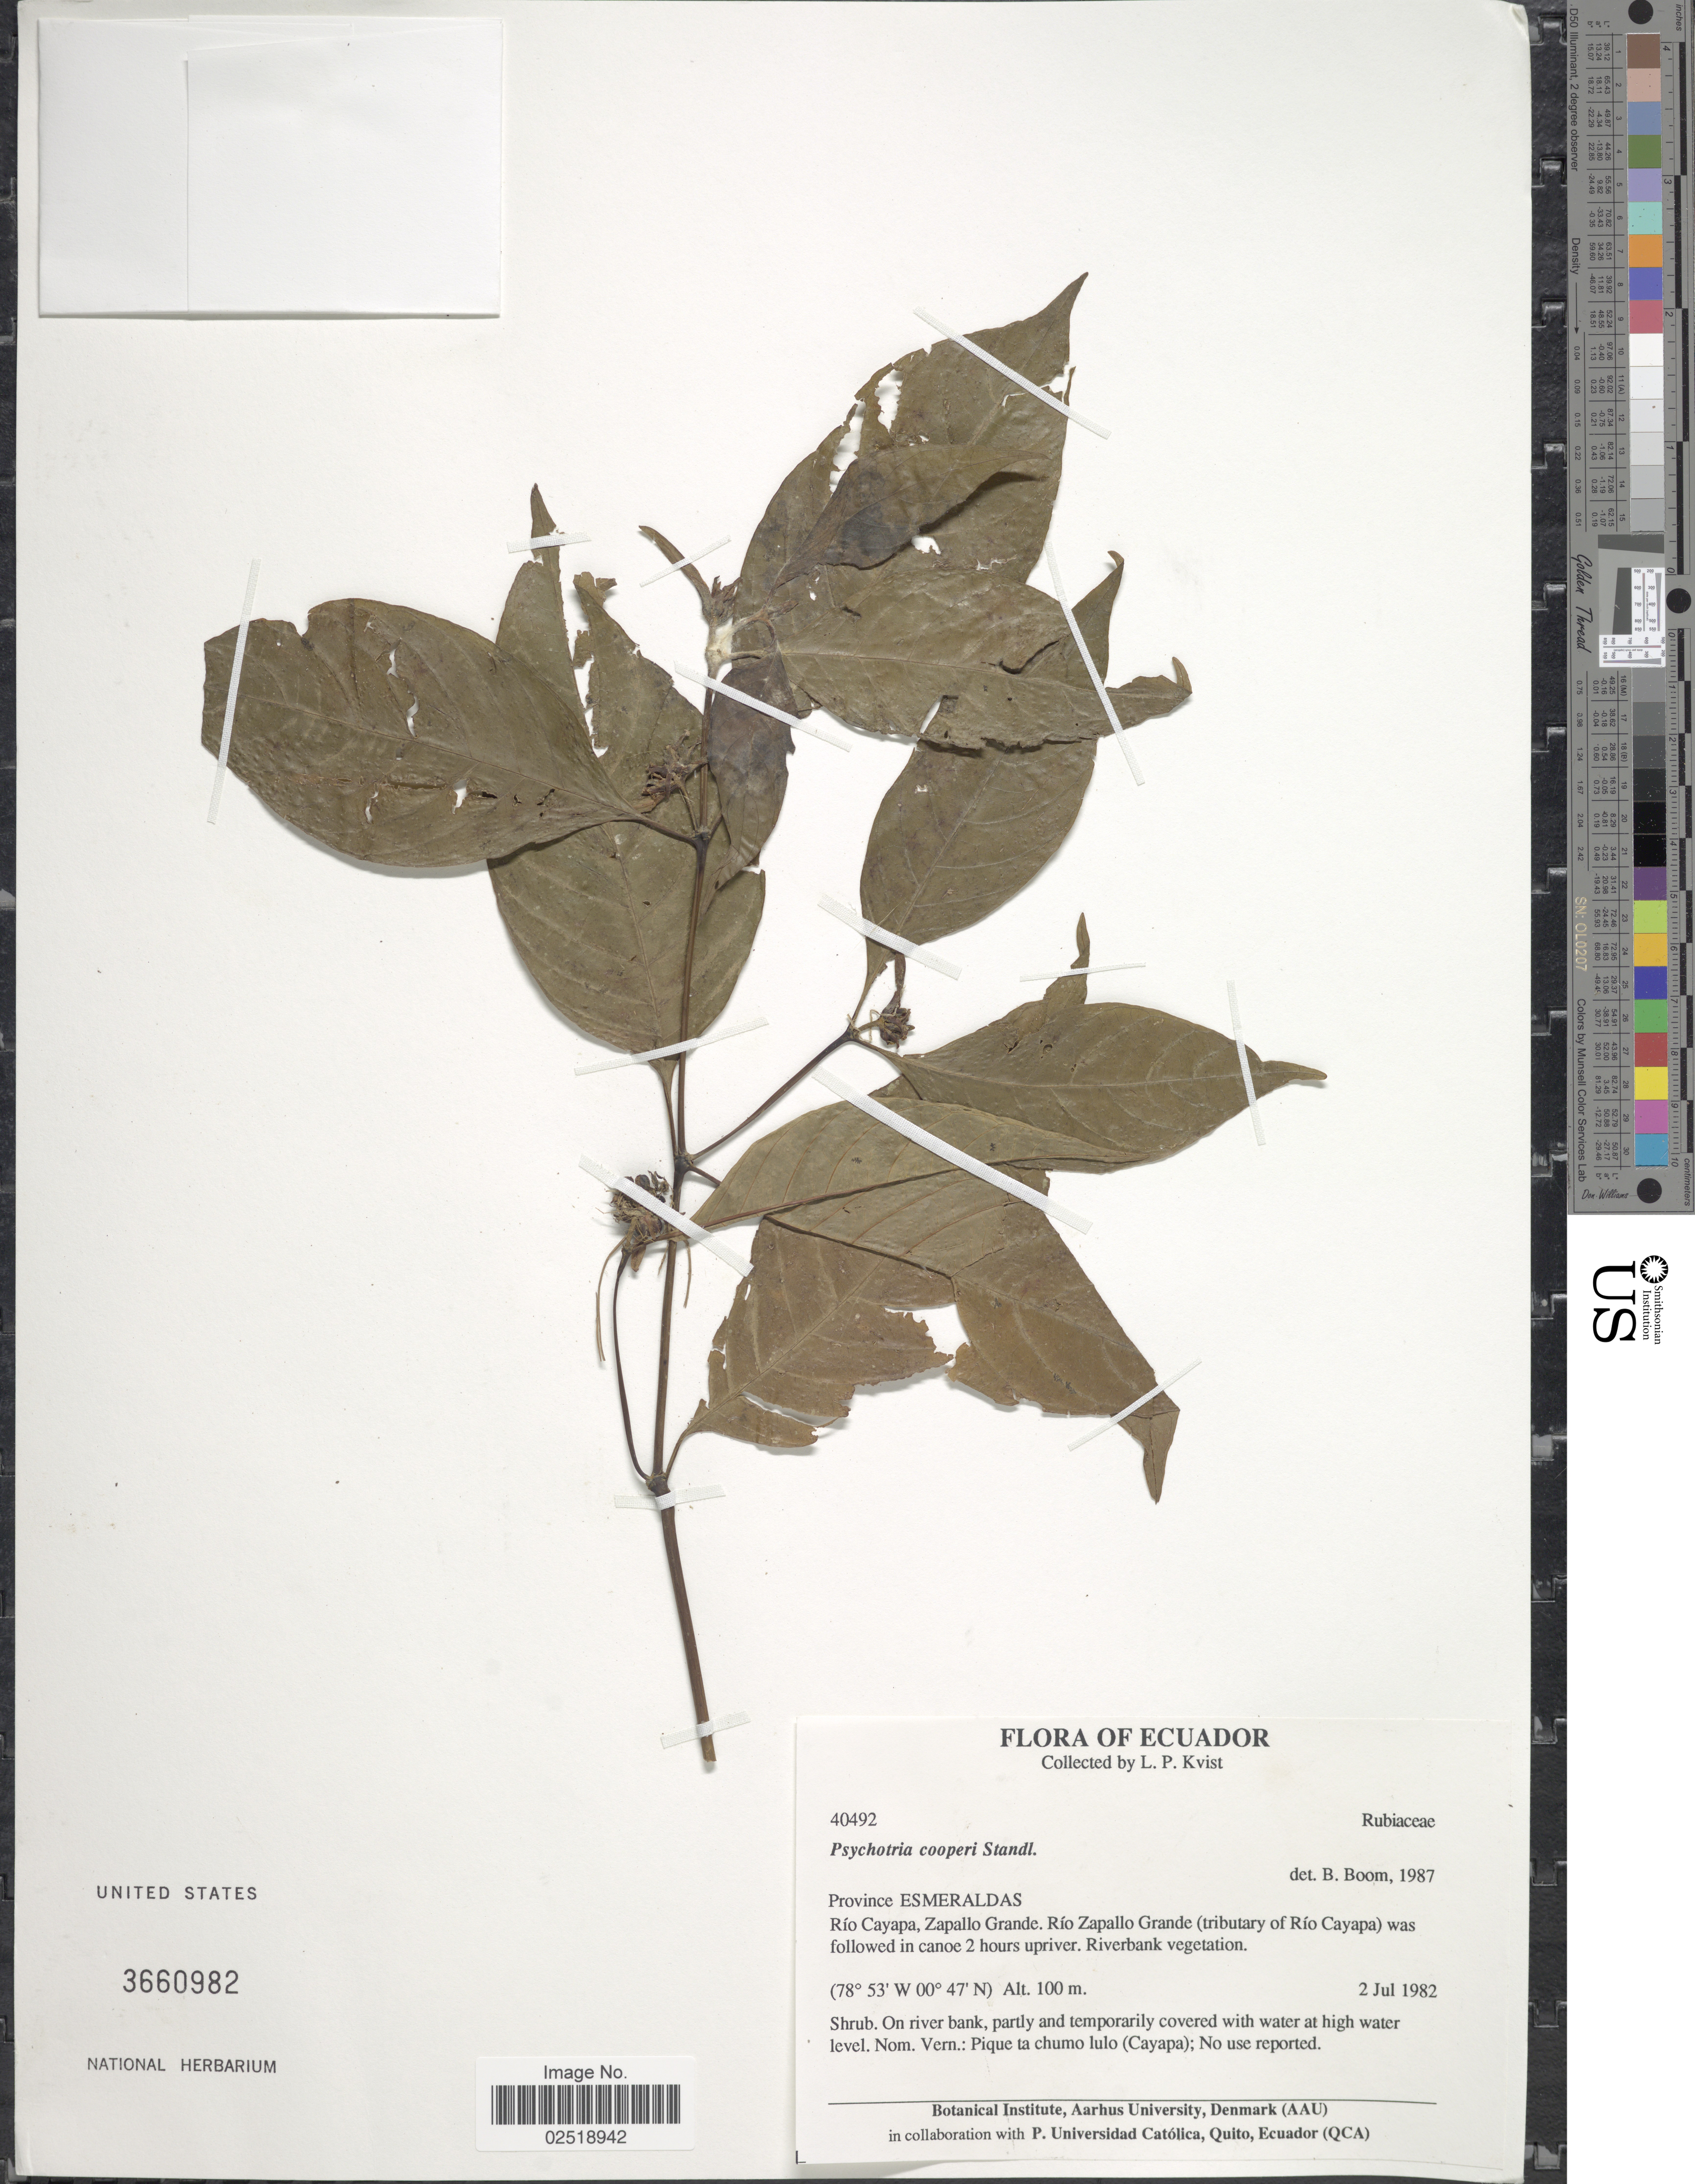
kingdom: Plantae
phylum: Tracheophyta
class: Magnoliopsida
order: Gentianales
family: Rubiaceae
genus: Psychotria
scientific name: Psychotria cooperi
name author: Standl.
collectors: L. P. Kvist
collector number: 40492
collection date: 1982-07-02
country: Ecuador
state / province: Esmeraldas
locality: Río Cayapa, Zapallo Grande. Río Zapallo Grande (tributary of Río Cayapa) was followed in canoe 2 hours upriver. Riverbank vegetation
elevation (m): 100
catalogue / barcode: US 3660982